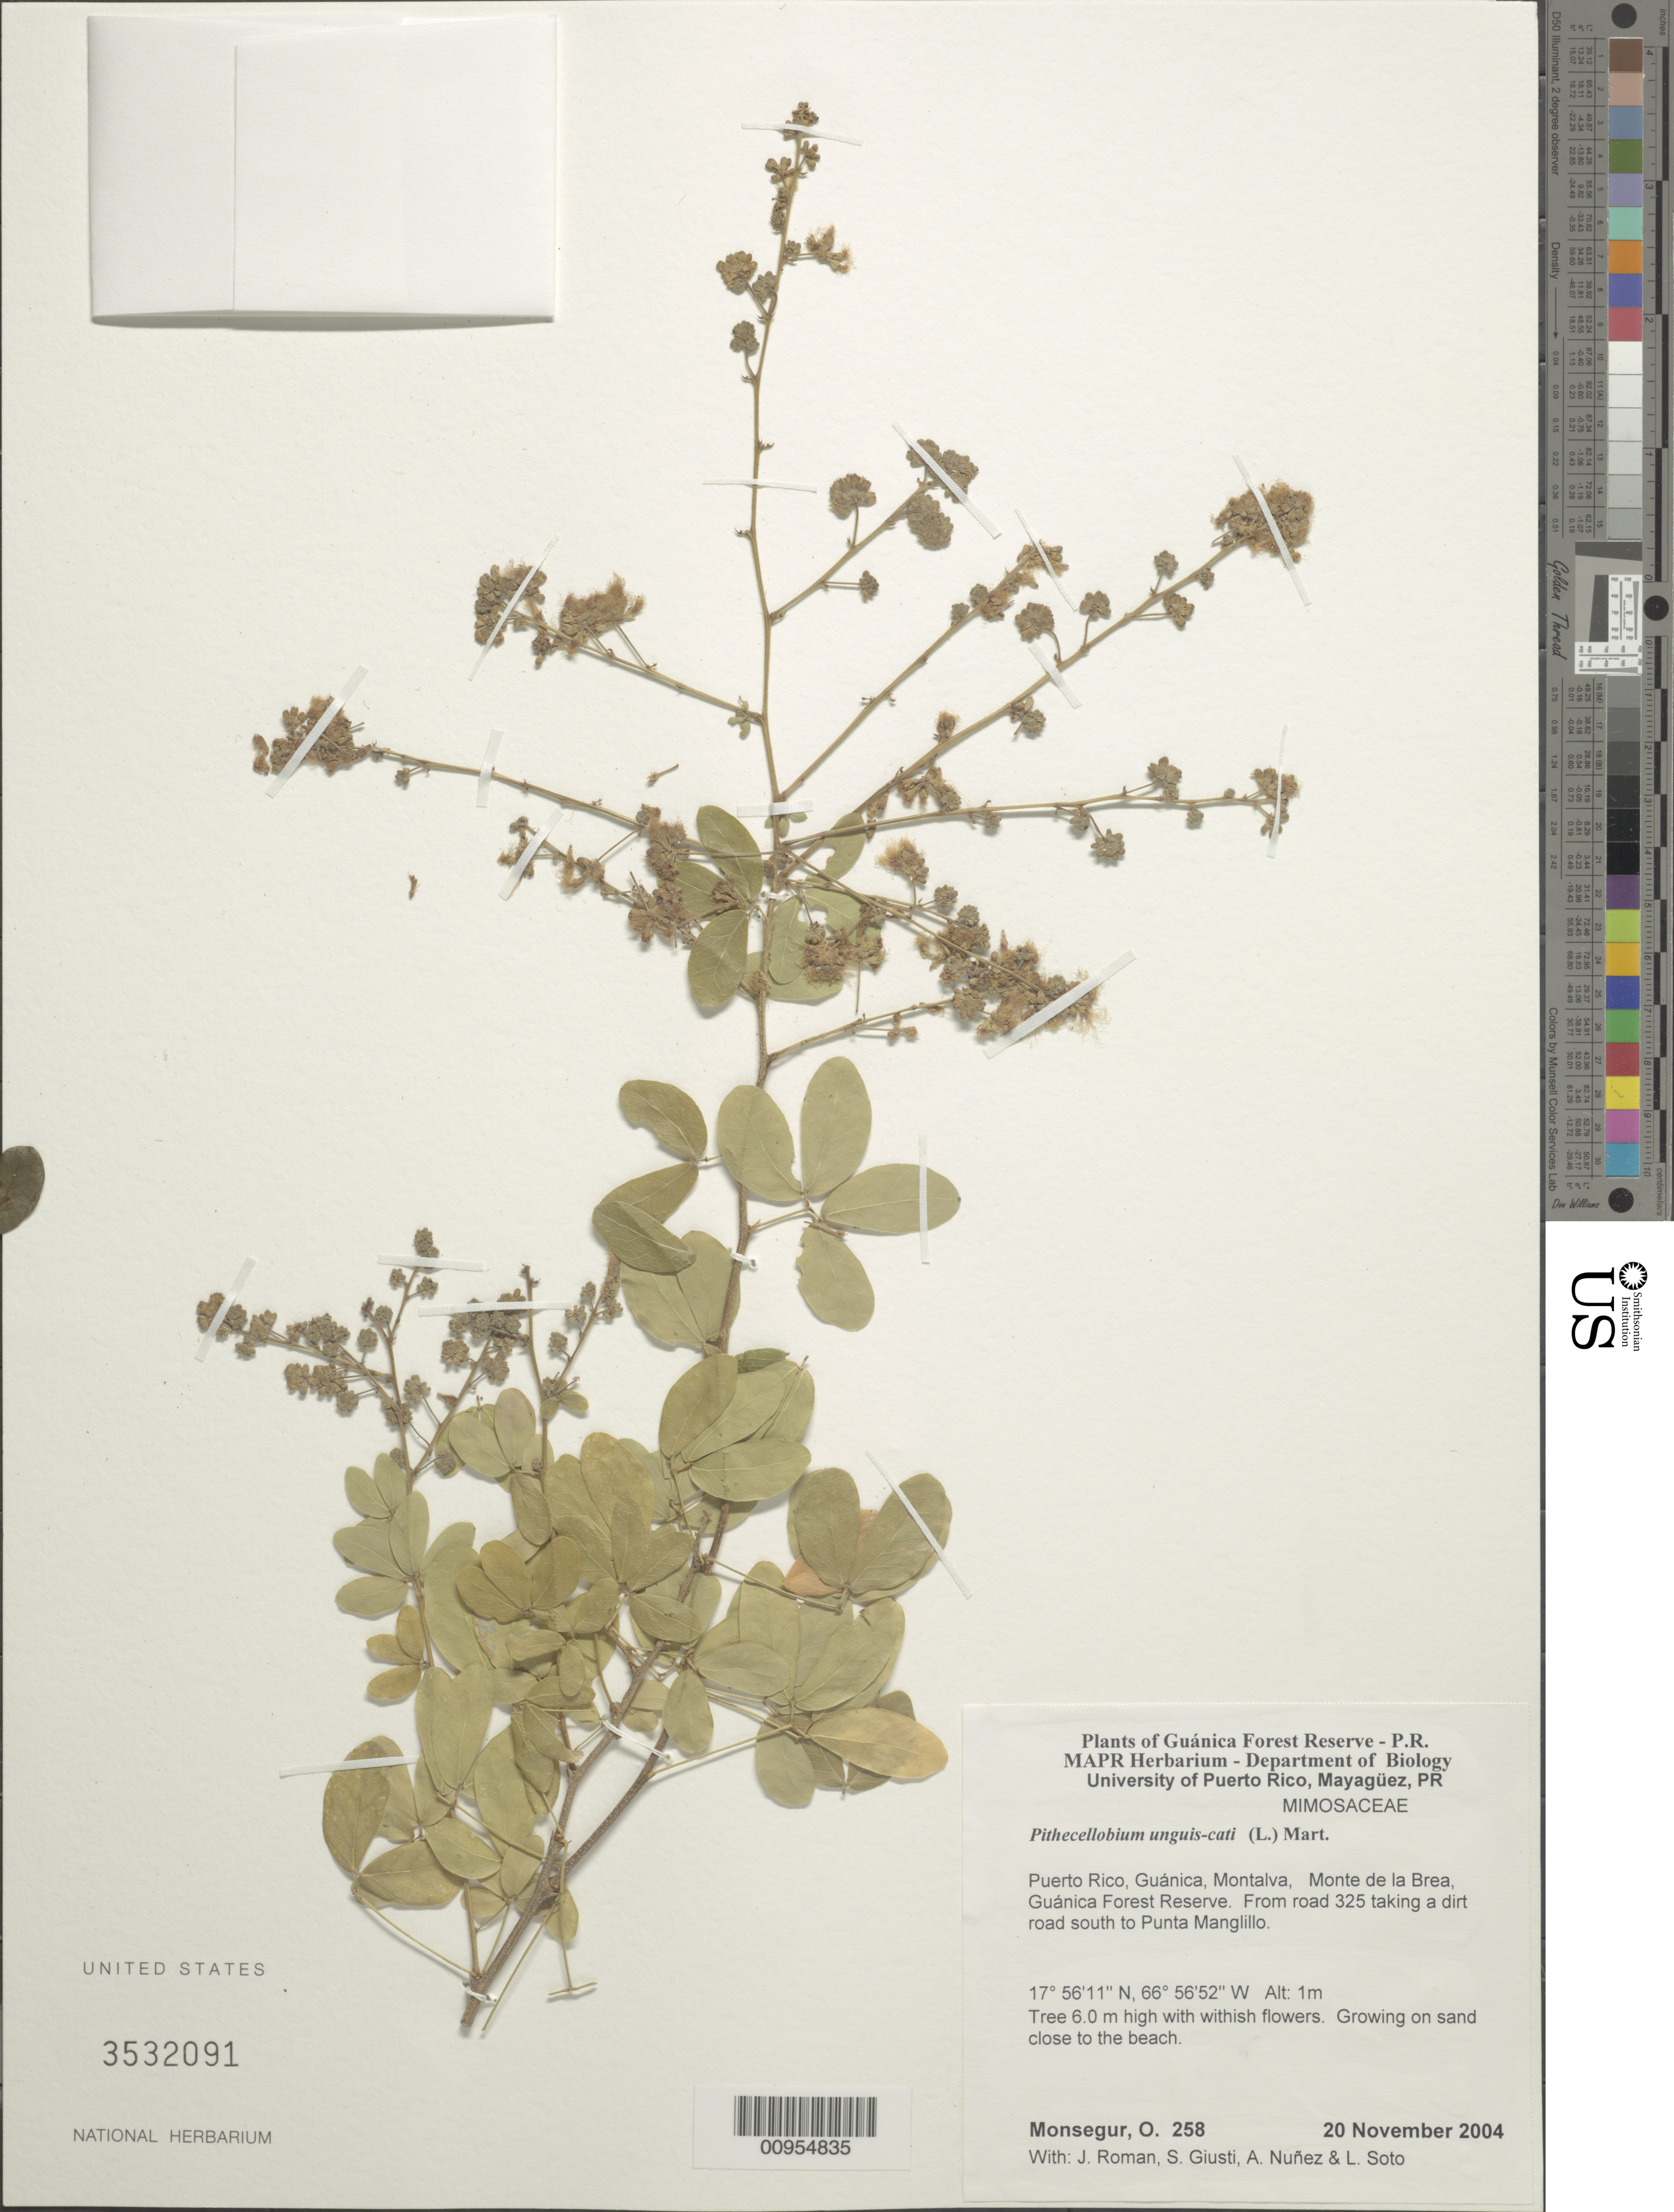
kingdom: Plantae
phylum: Tracheophyta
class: Magnoliopsida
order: Fabales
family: Fabaceae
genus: Pithecellobium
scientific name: Pithecellobium unguis-cati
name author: (L.) Benth.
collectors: O. Monsegur, J. Román, S. Giusti, A. Nuñez & L. Soto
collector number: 258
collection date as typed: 20 Nov 2004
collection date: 2004-11-20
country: Puerto Rico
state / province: Guánica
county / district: Montalva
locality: Guánica Forest Reserve. Monte de la Brea, from road 325 taking a dirt road south to Punta Manglillo.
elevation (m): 1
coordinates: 17.5611, 66.56516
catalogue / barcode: US 3532091